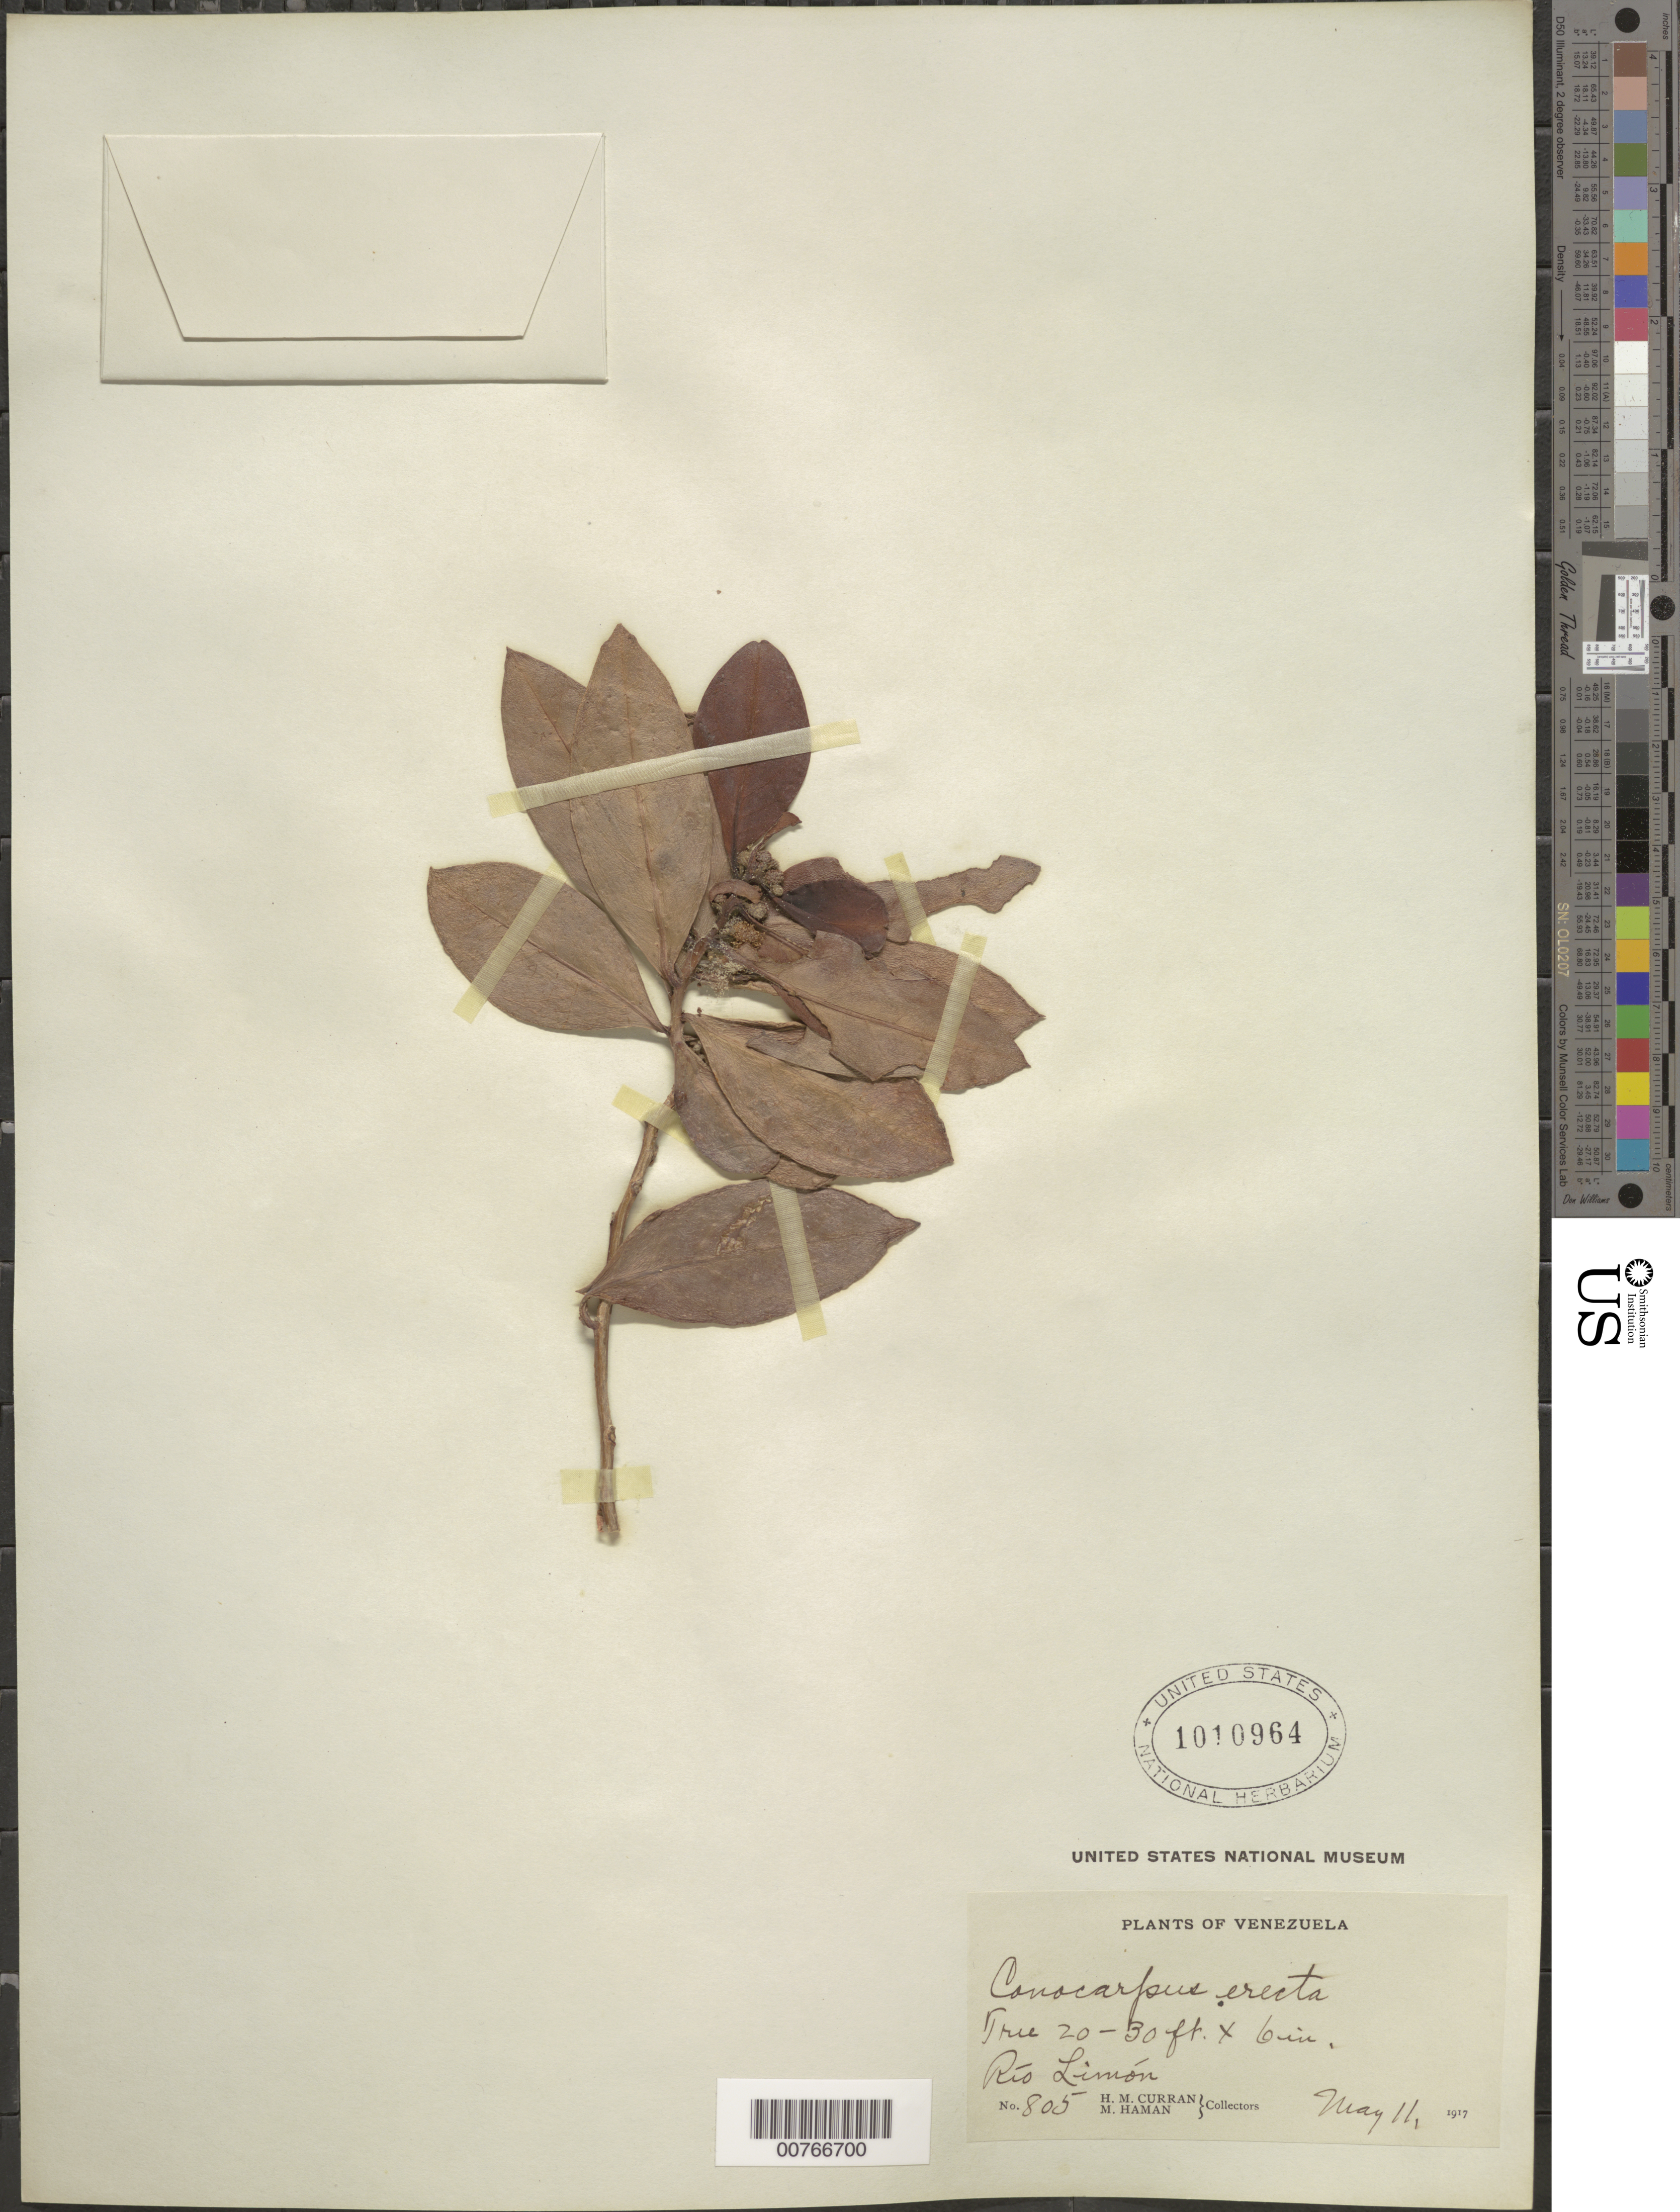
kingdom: Plantae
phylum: Tracheophyta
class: Magnoliopsida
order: Myrtales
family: Combretaceae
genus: Conocarpus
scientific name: Conocarpus erectus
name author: L.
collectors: H. M. Curran & M. Haman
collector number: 805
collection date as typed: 11-May-17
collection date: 1917-05-11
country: Venezuela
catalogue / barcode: US 1010964